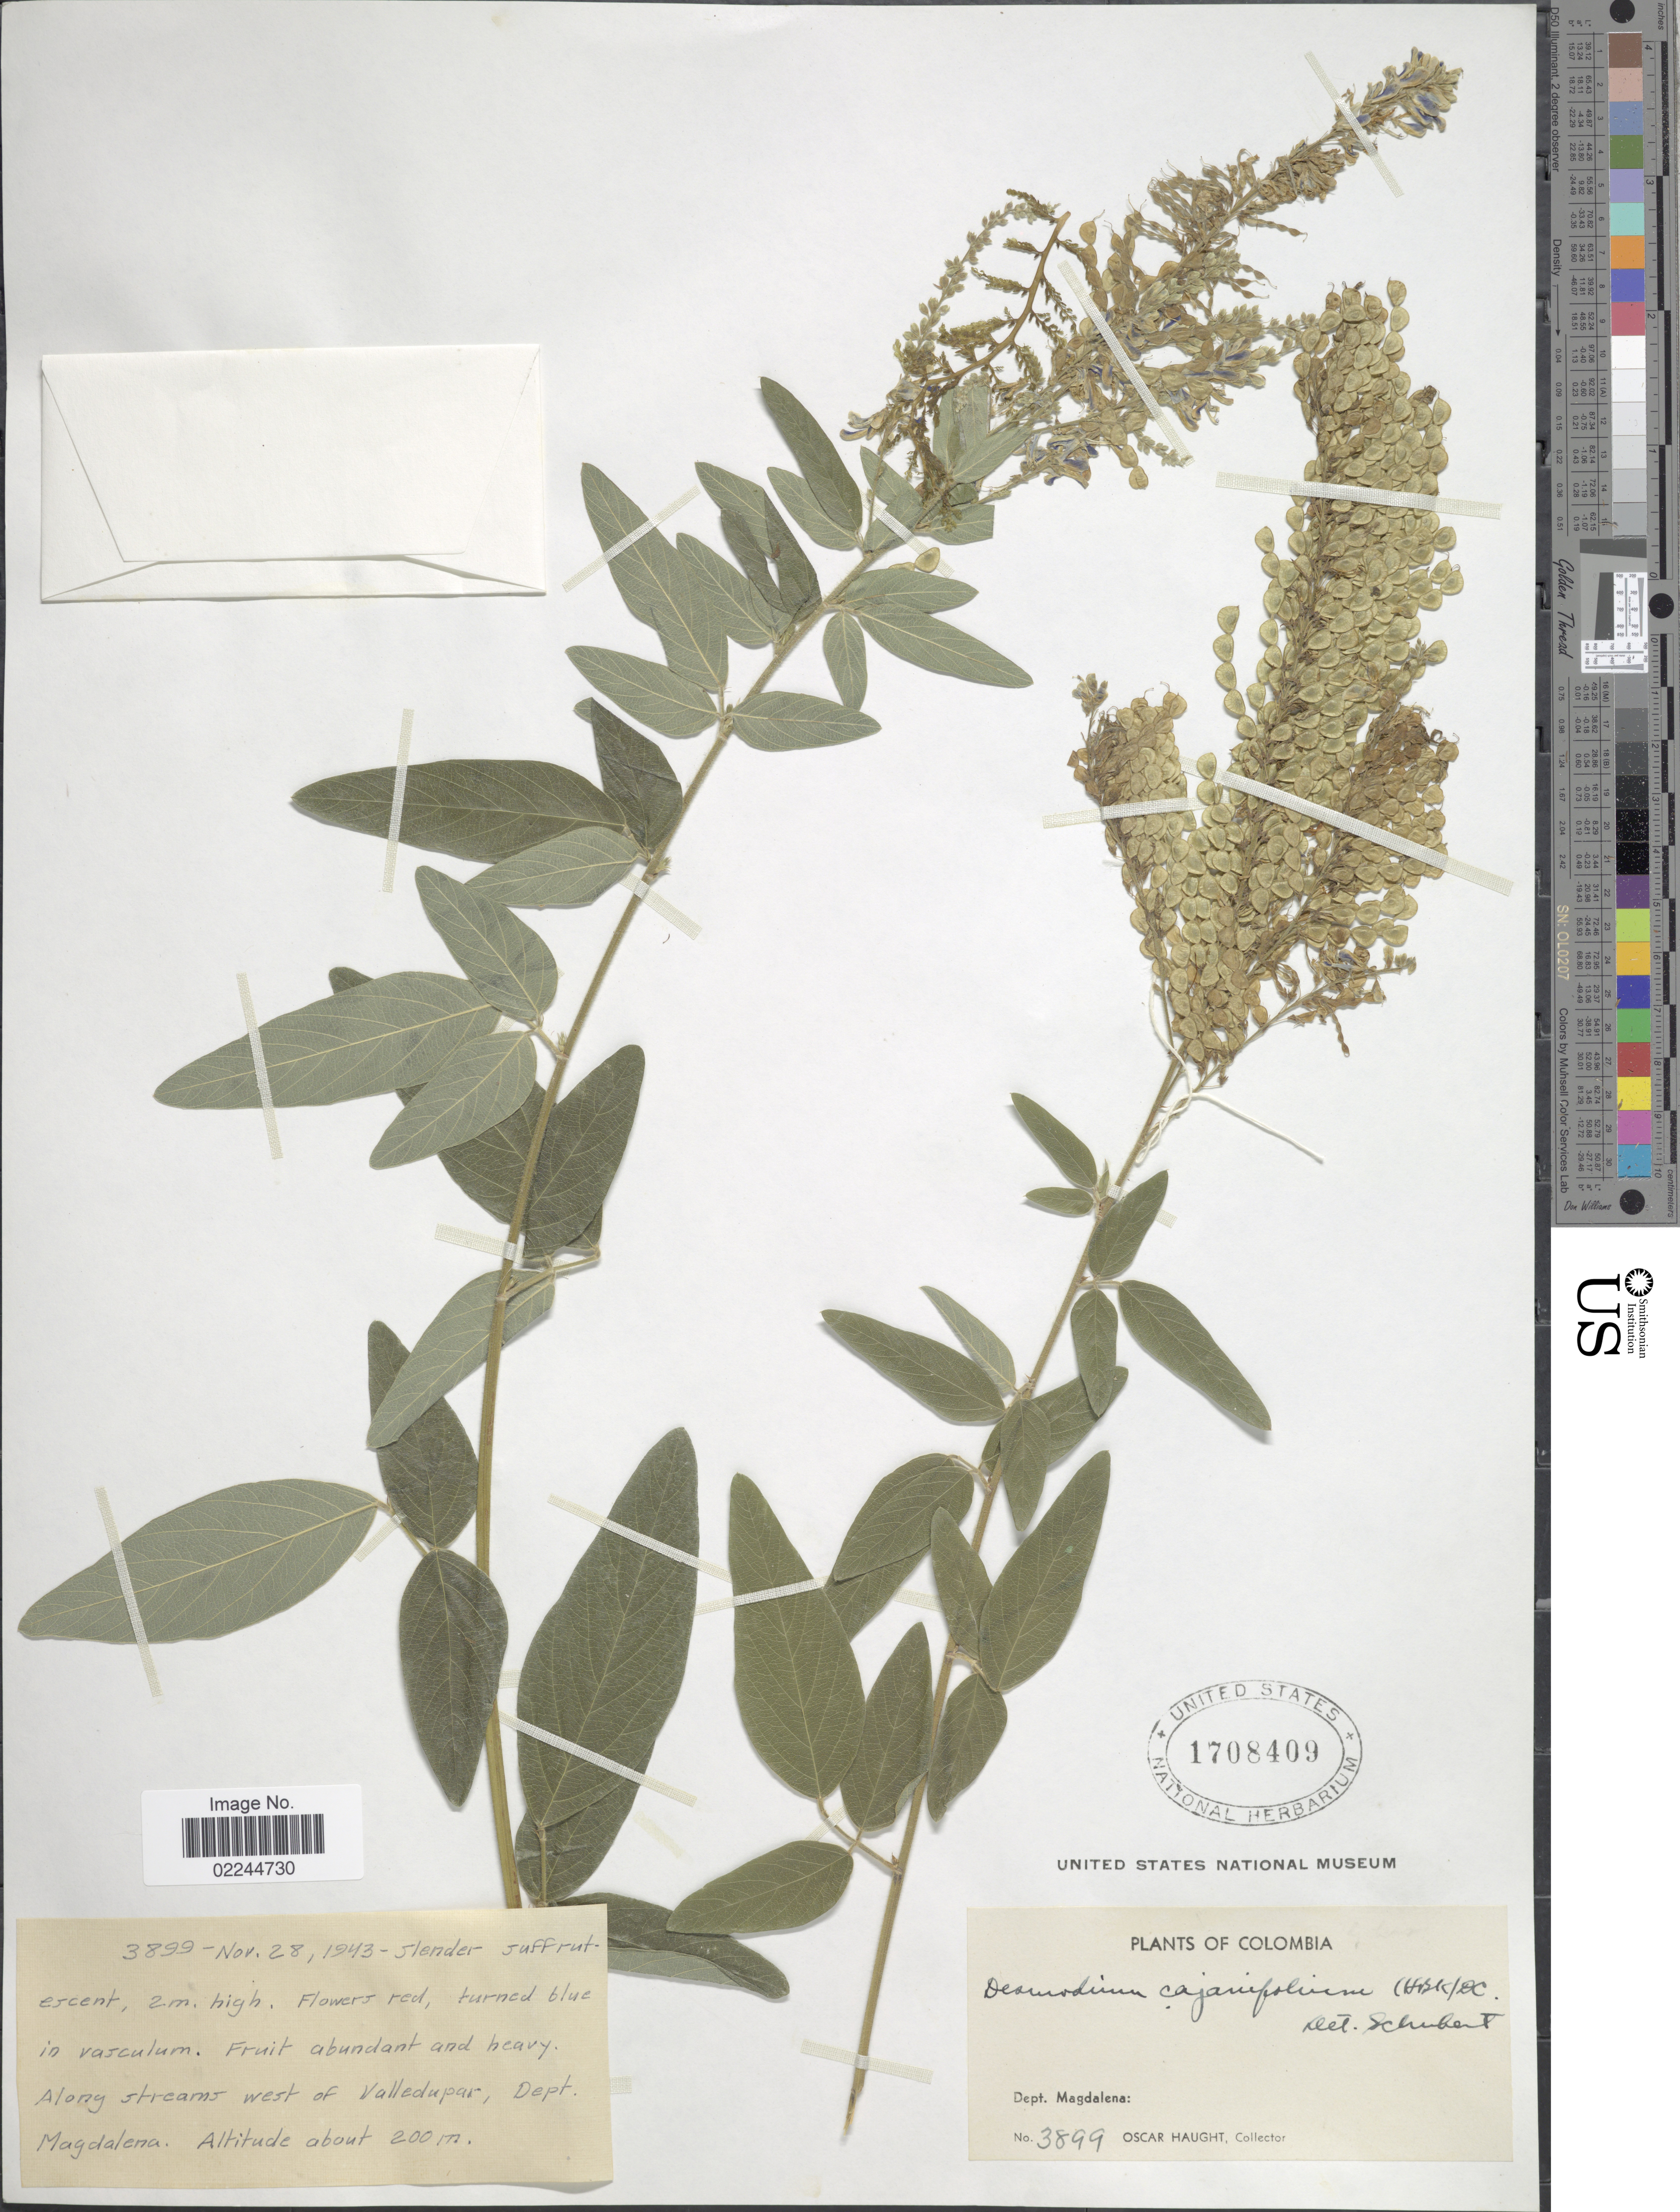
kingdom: Plantae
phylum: Tracheophyta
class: Magnoliopsida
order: Fabales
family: Fabaceae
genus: Desmodium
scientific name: Desmodium cajanifolium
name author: (Kunth) DC.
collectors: O. Haught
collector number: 3899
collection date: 1943-11-28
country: Colombia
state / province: Magdalena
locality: West of Valledupar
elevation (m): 200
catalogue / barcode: US 1708409